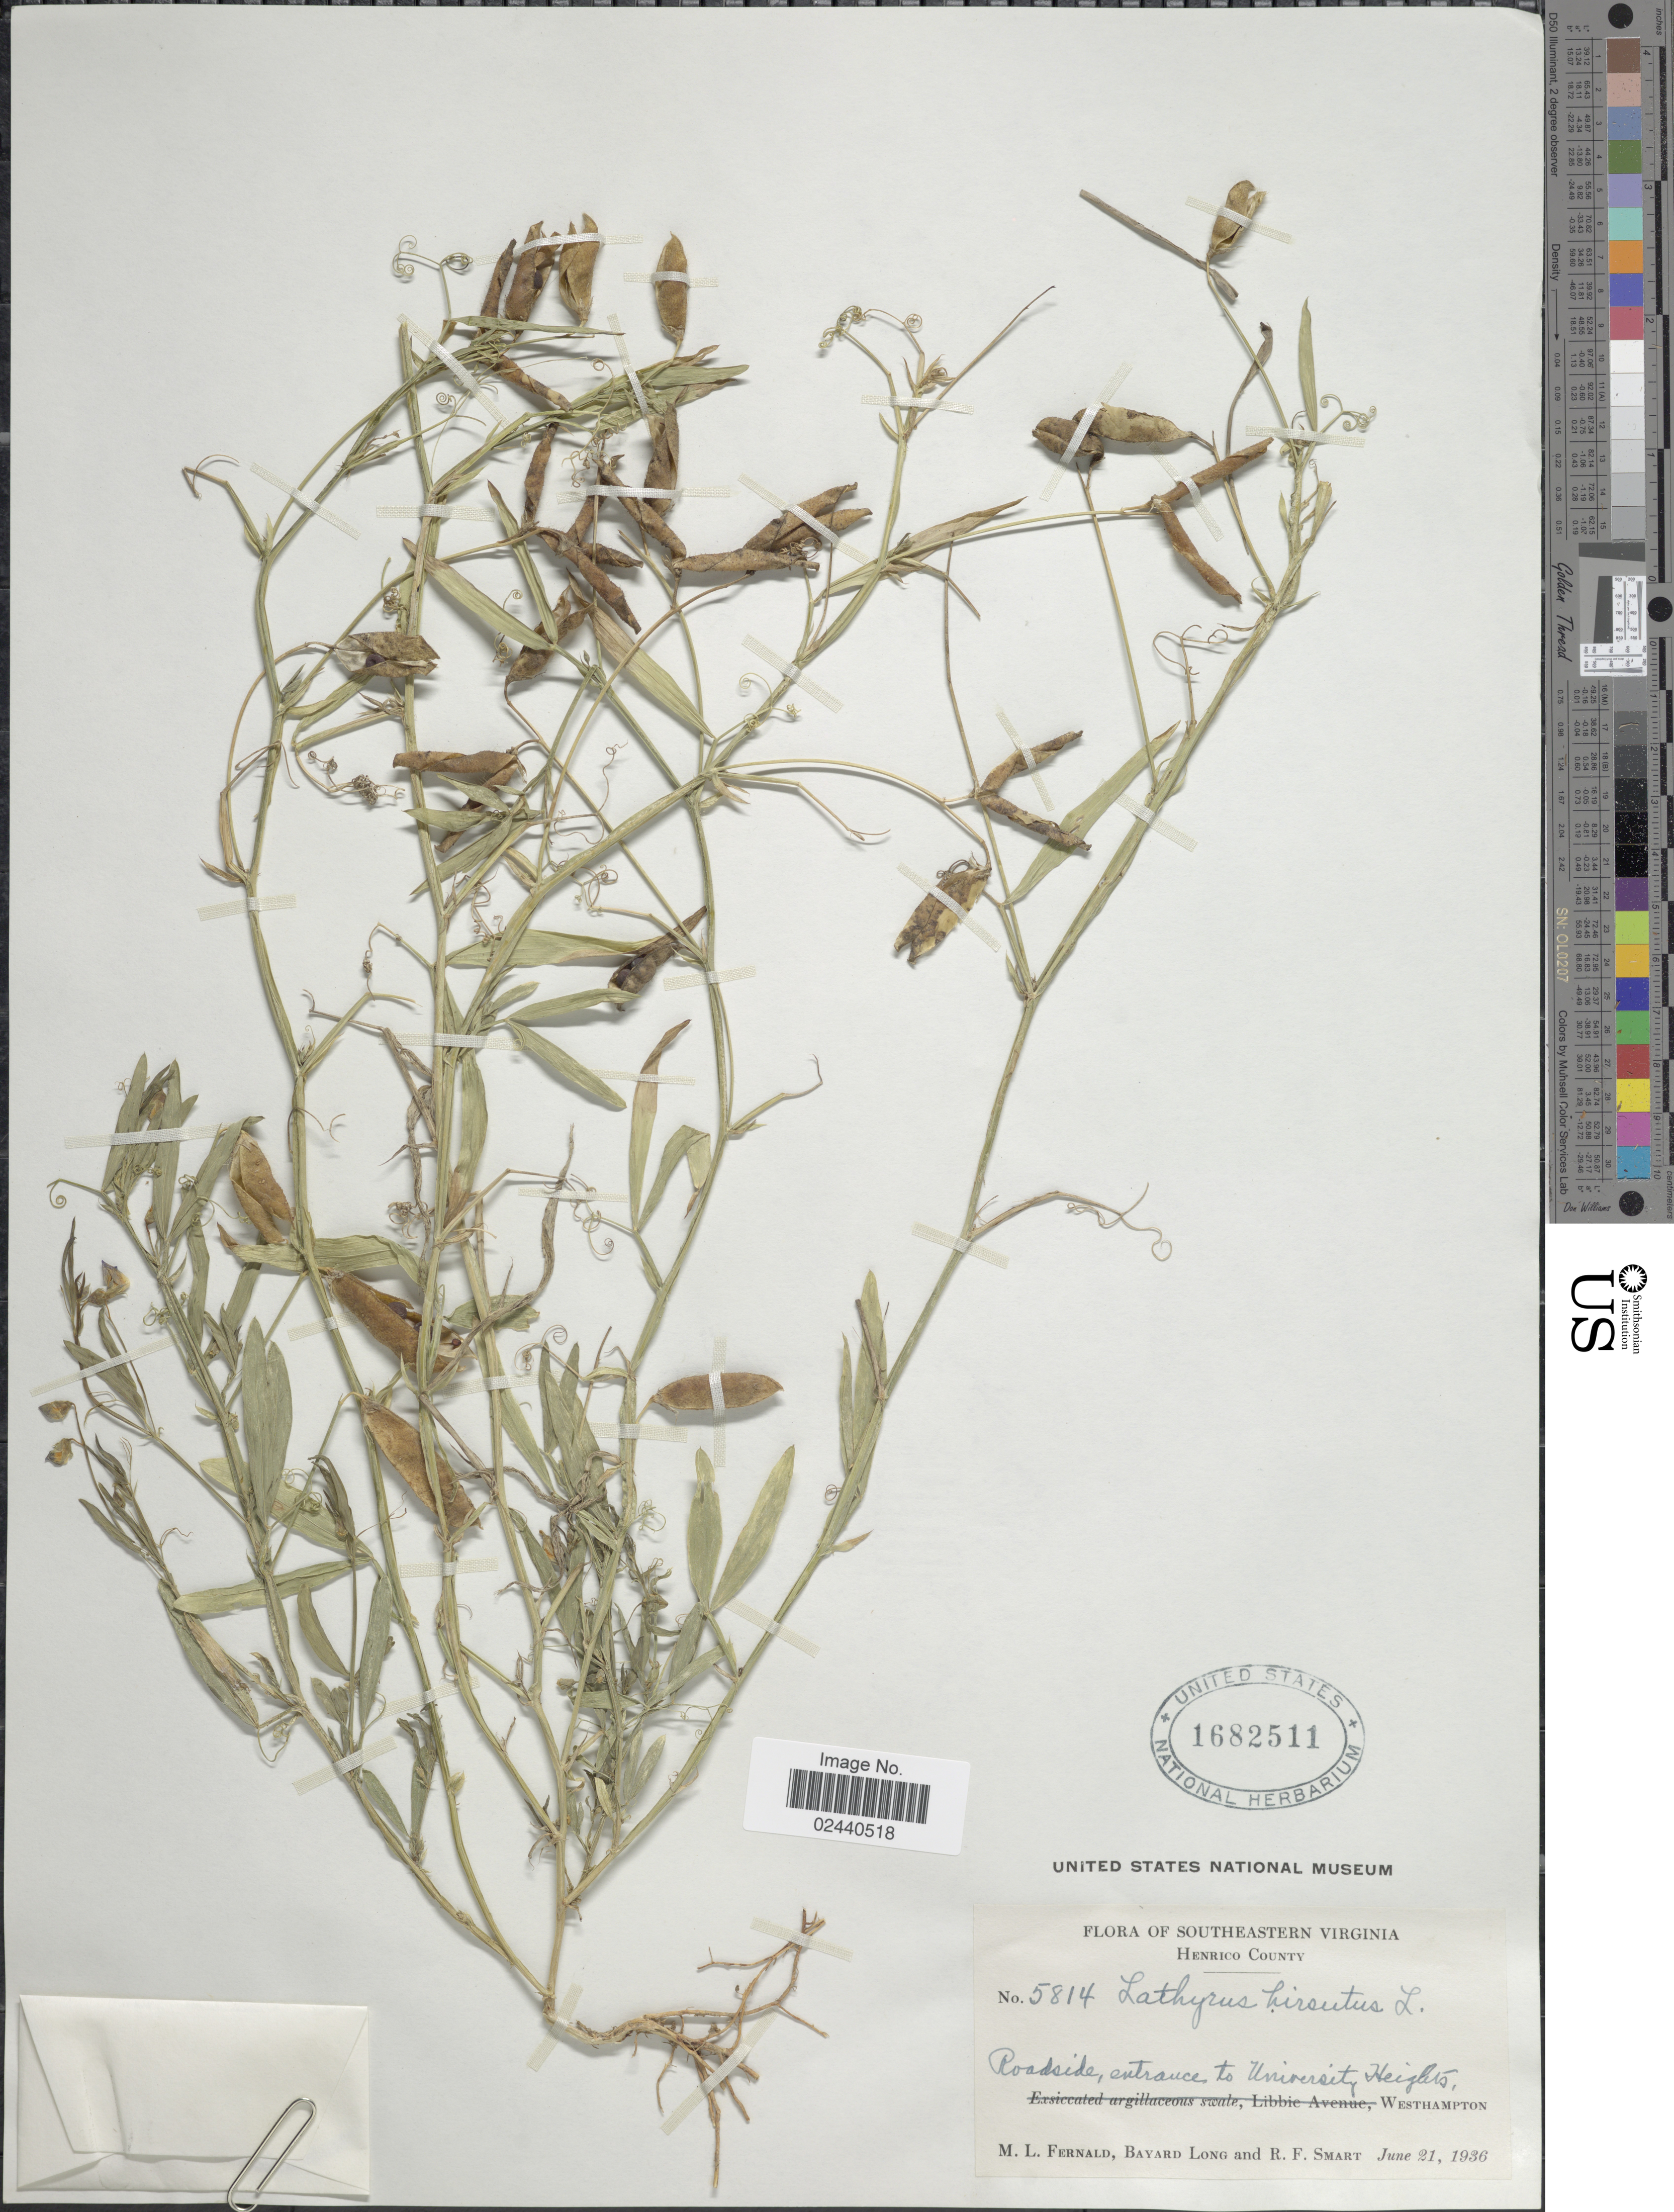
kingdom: Plantae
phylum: Tracheophyta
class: Magnoliopsida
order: Fabales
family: Fabaceae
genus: Lathyrus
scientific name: Lathyrus hirsutus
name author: L.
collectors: M. L. Fernald, B. Long & R. Smart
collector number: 5814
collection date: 1936-06-21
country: United States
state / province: Virginia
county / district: Henrico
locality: Southeastern Virginia. Henrico County. Roadside, entrance to University Heights, Westhampton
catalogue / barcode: US 1682511